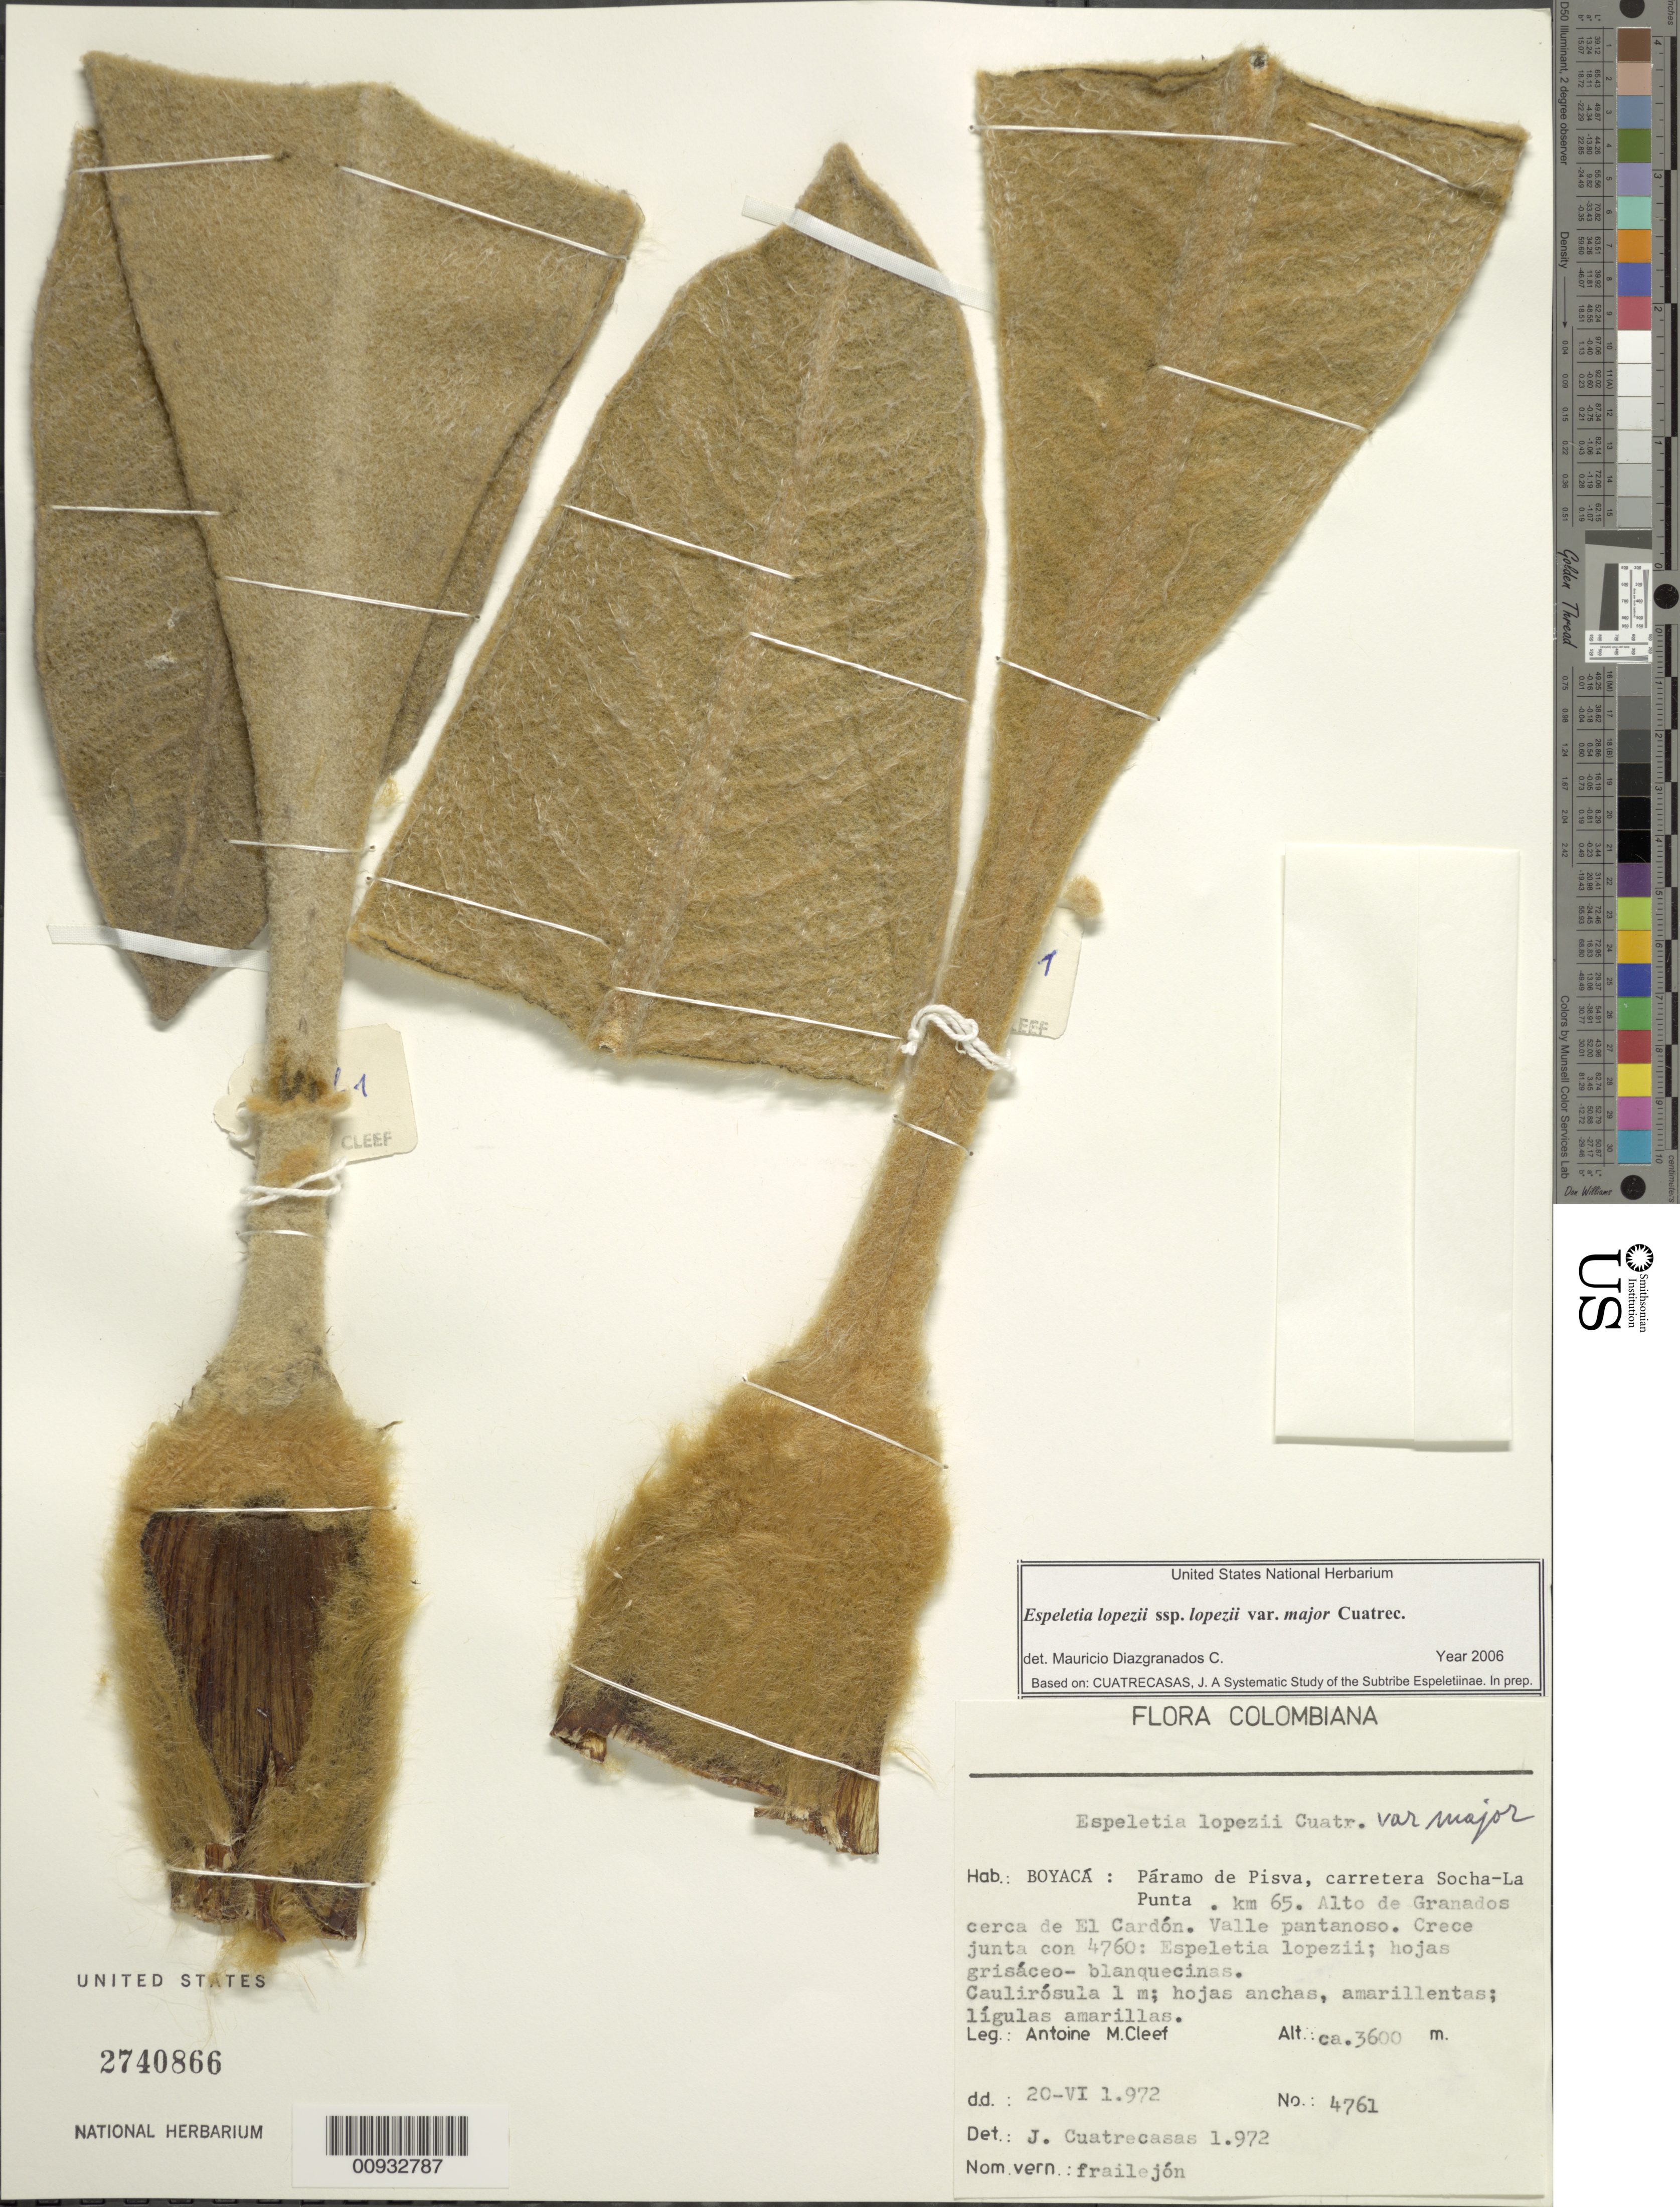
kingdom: Plantae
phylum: Tracheophyta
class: Magnoliopsida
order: Asterales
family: Asteraceae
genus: Espeletia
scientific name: Espeletia lopezii var. major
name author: Cuatrec.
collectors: A. M. Cleef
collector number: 4761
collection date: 1972-06-20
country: Colombia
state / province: Boyacá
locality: Paramo de Pisva, carretera Socha-La Punta. km 65. Alto de Granados cerca de El Cardon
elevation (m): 3600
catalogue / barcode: US 2740866